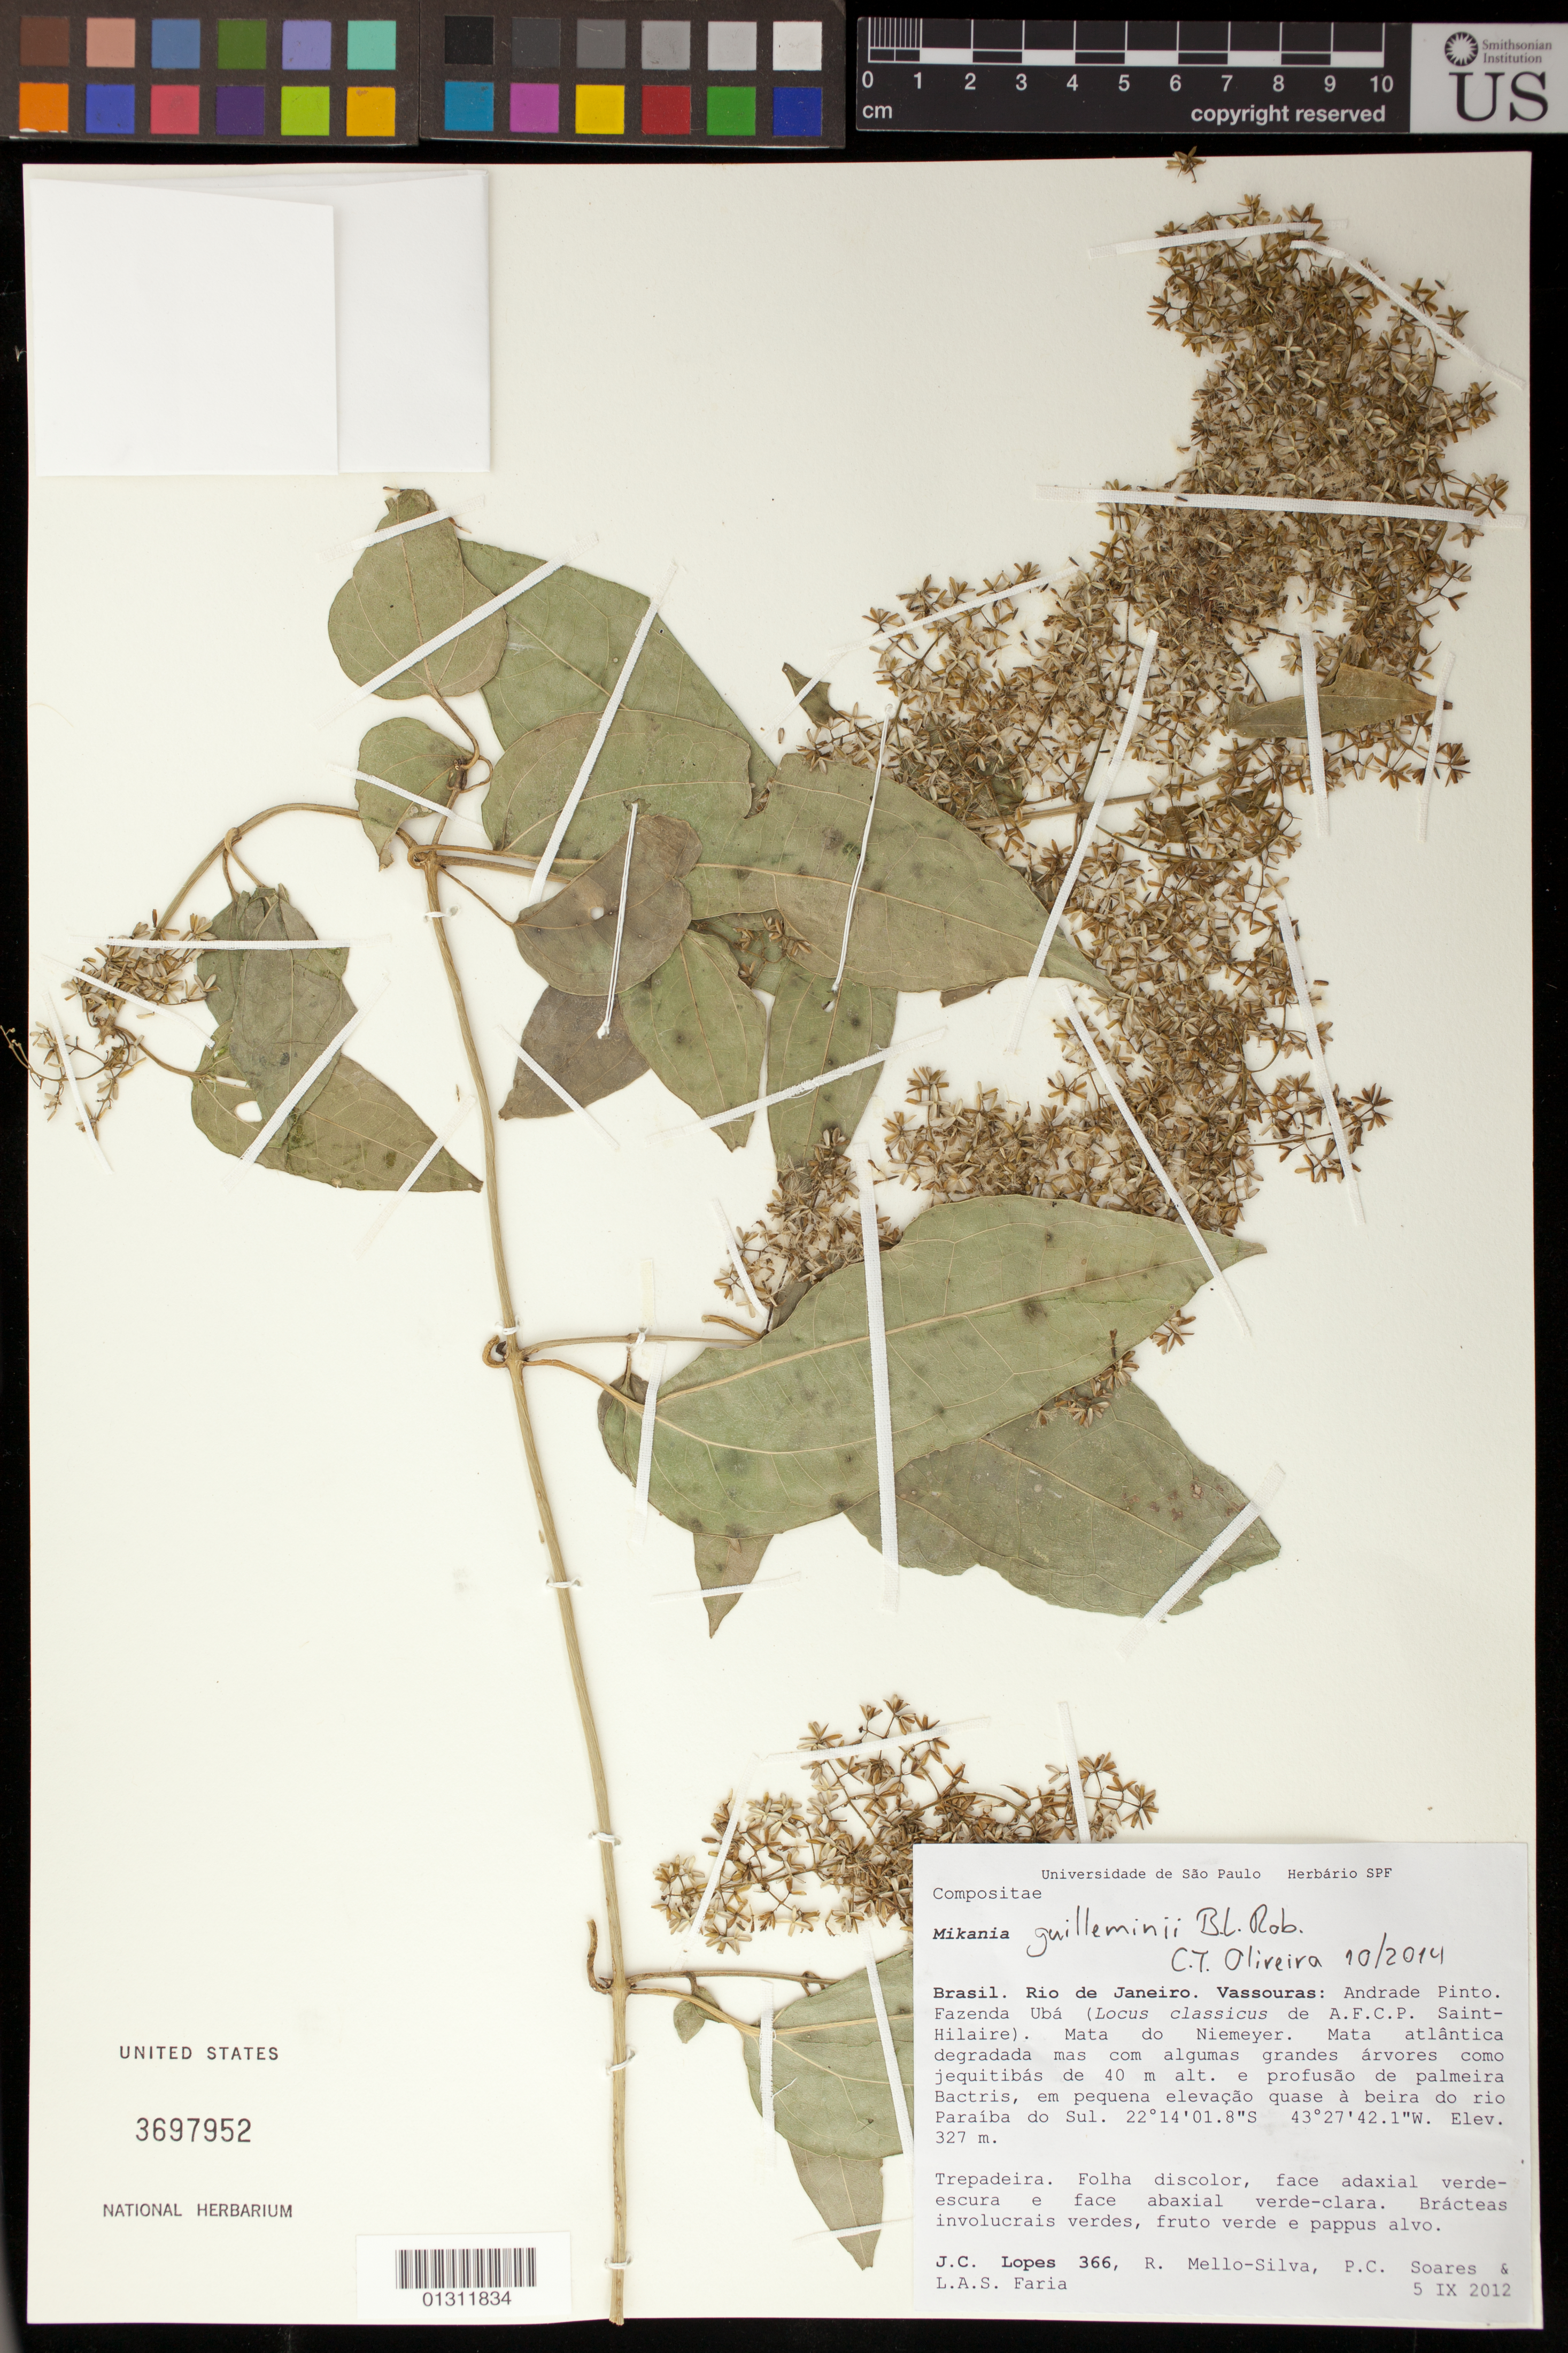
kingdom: Plantae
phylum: Tracheophyta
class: Magnoliopsida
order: Asterales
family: Asteraceae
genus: Mikania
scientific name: Mikania guilleminii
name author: B.L. Rob.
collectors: J. C. Lopes, R. Mello-Silva, P. Soares & L. Faria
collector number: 366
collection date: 2012-09-05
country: Brazil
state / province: Rio de Janeiro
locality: Vassouras: Andrade Pinto. Fazenda Uba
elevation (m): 327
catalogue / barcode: US 3697952